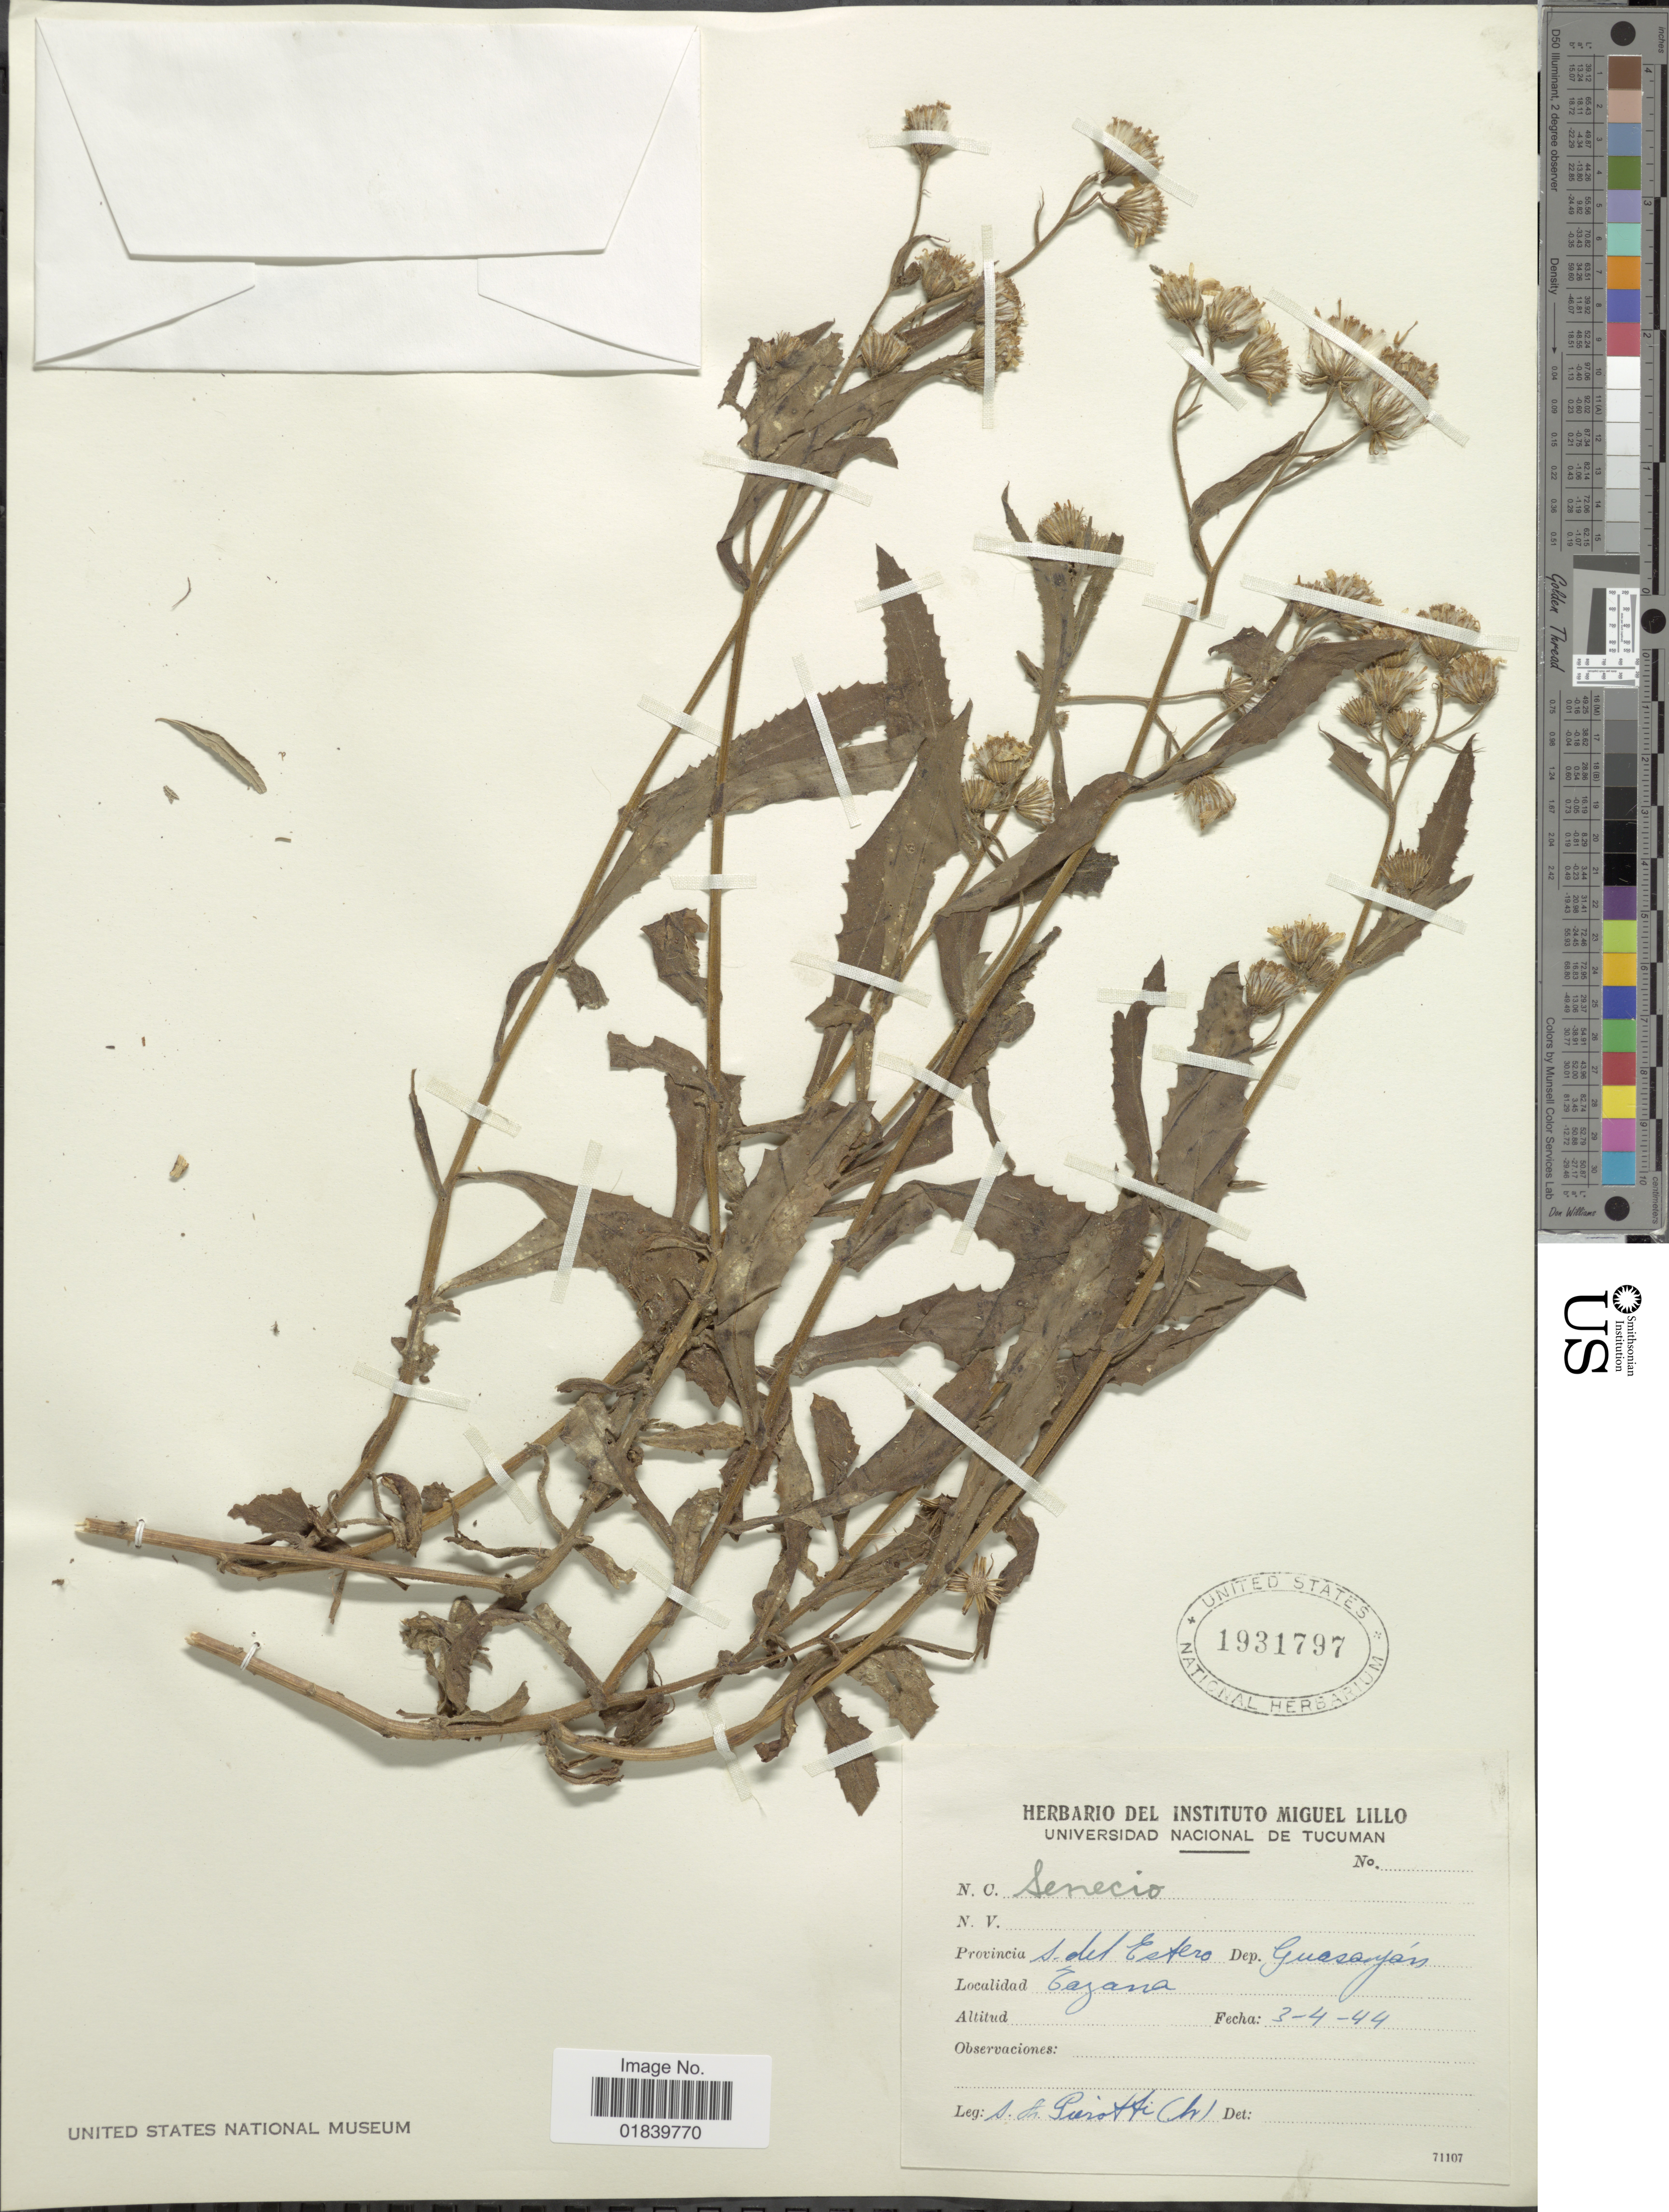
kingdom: Plantae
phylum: Tracheophyta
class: Magnoliopsida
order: Asterales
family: Asteraceae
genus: Senecio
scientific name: Senecio sp.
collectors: S. A. Pierotti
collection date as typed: Transcribed d/m/y: 3/4/44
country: Argentina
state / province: Santiago del Estero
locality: S, del Estero, Dep. Guasayan.Tazana.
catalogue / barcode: US 1931797